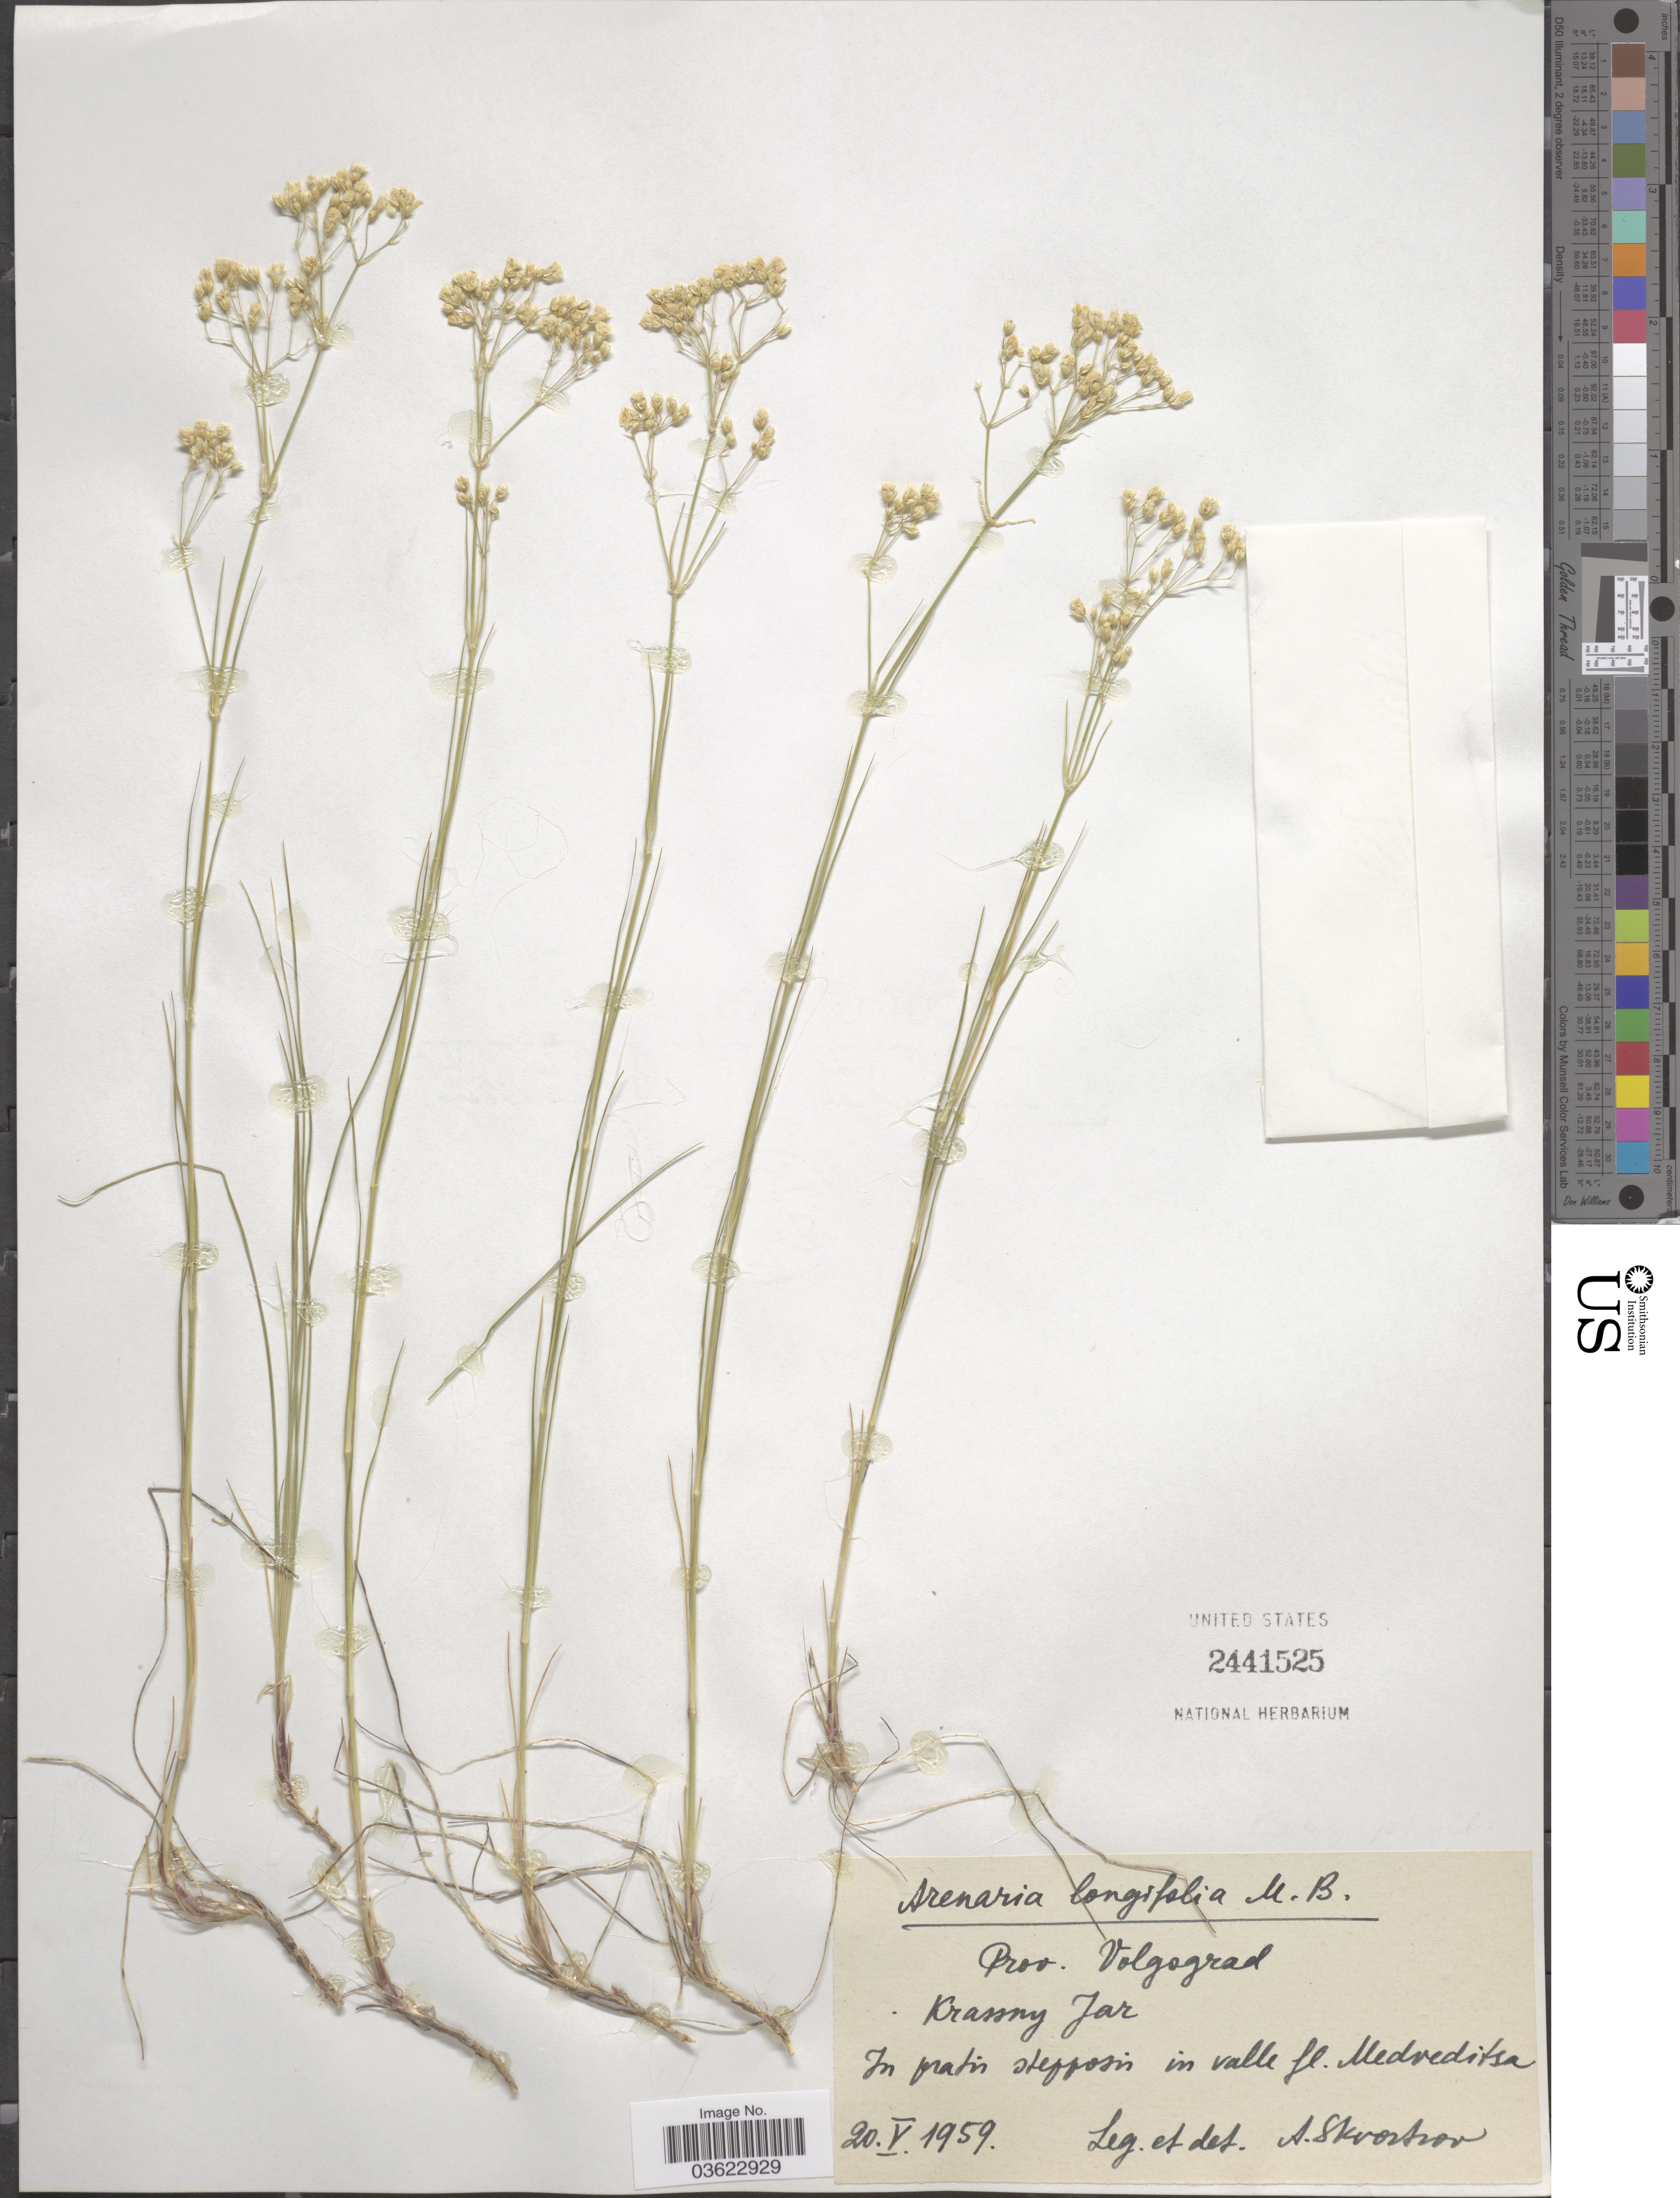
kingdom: Plantae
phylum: Tracheophyta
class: Magnoliopsida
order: Caryophyllales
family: Caryophyllaceae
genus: Eremogone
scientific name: Eremogone longifolia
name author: (M. Bieb.) Fenzl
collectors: A. K. Skvortsov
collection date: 1959-05-20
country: Russian Federation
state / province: Volgograd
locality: Krassny Jar. In pratis stepposis in valle fl. Medveditsa.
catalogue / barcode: US 2441525